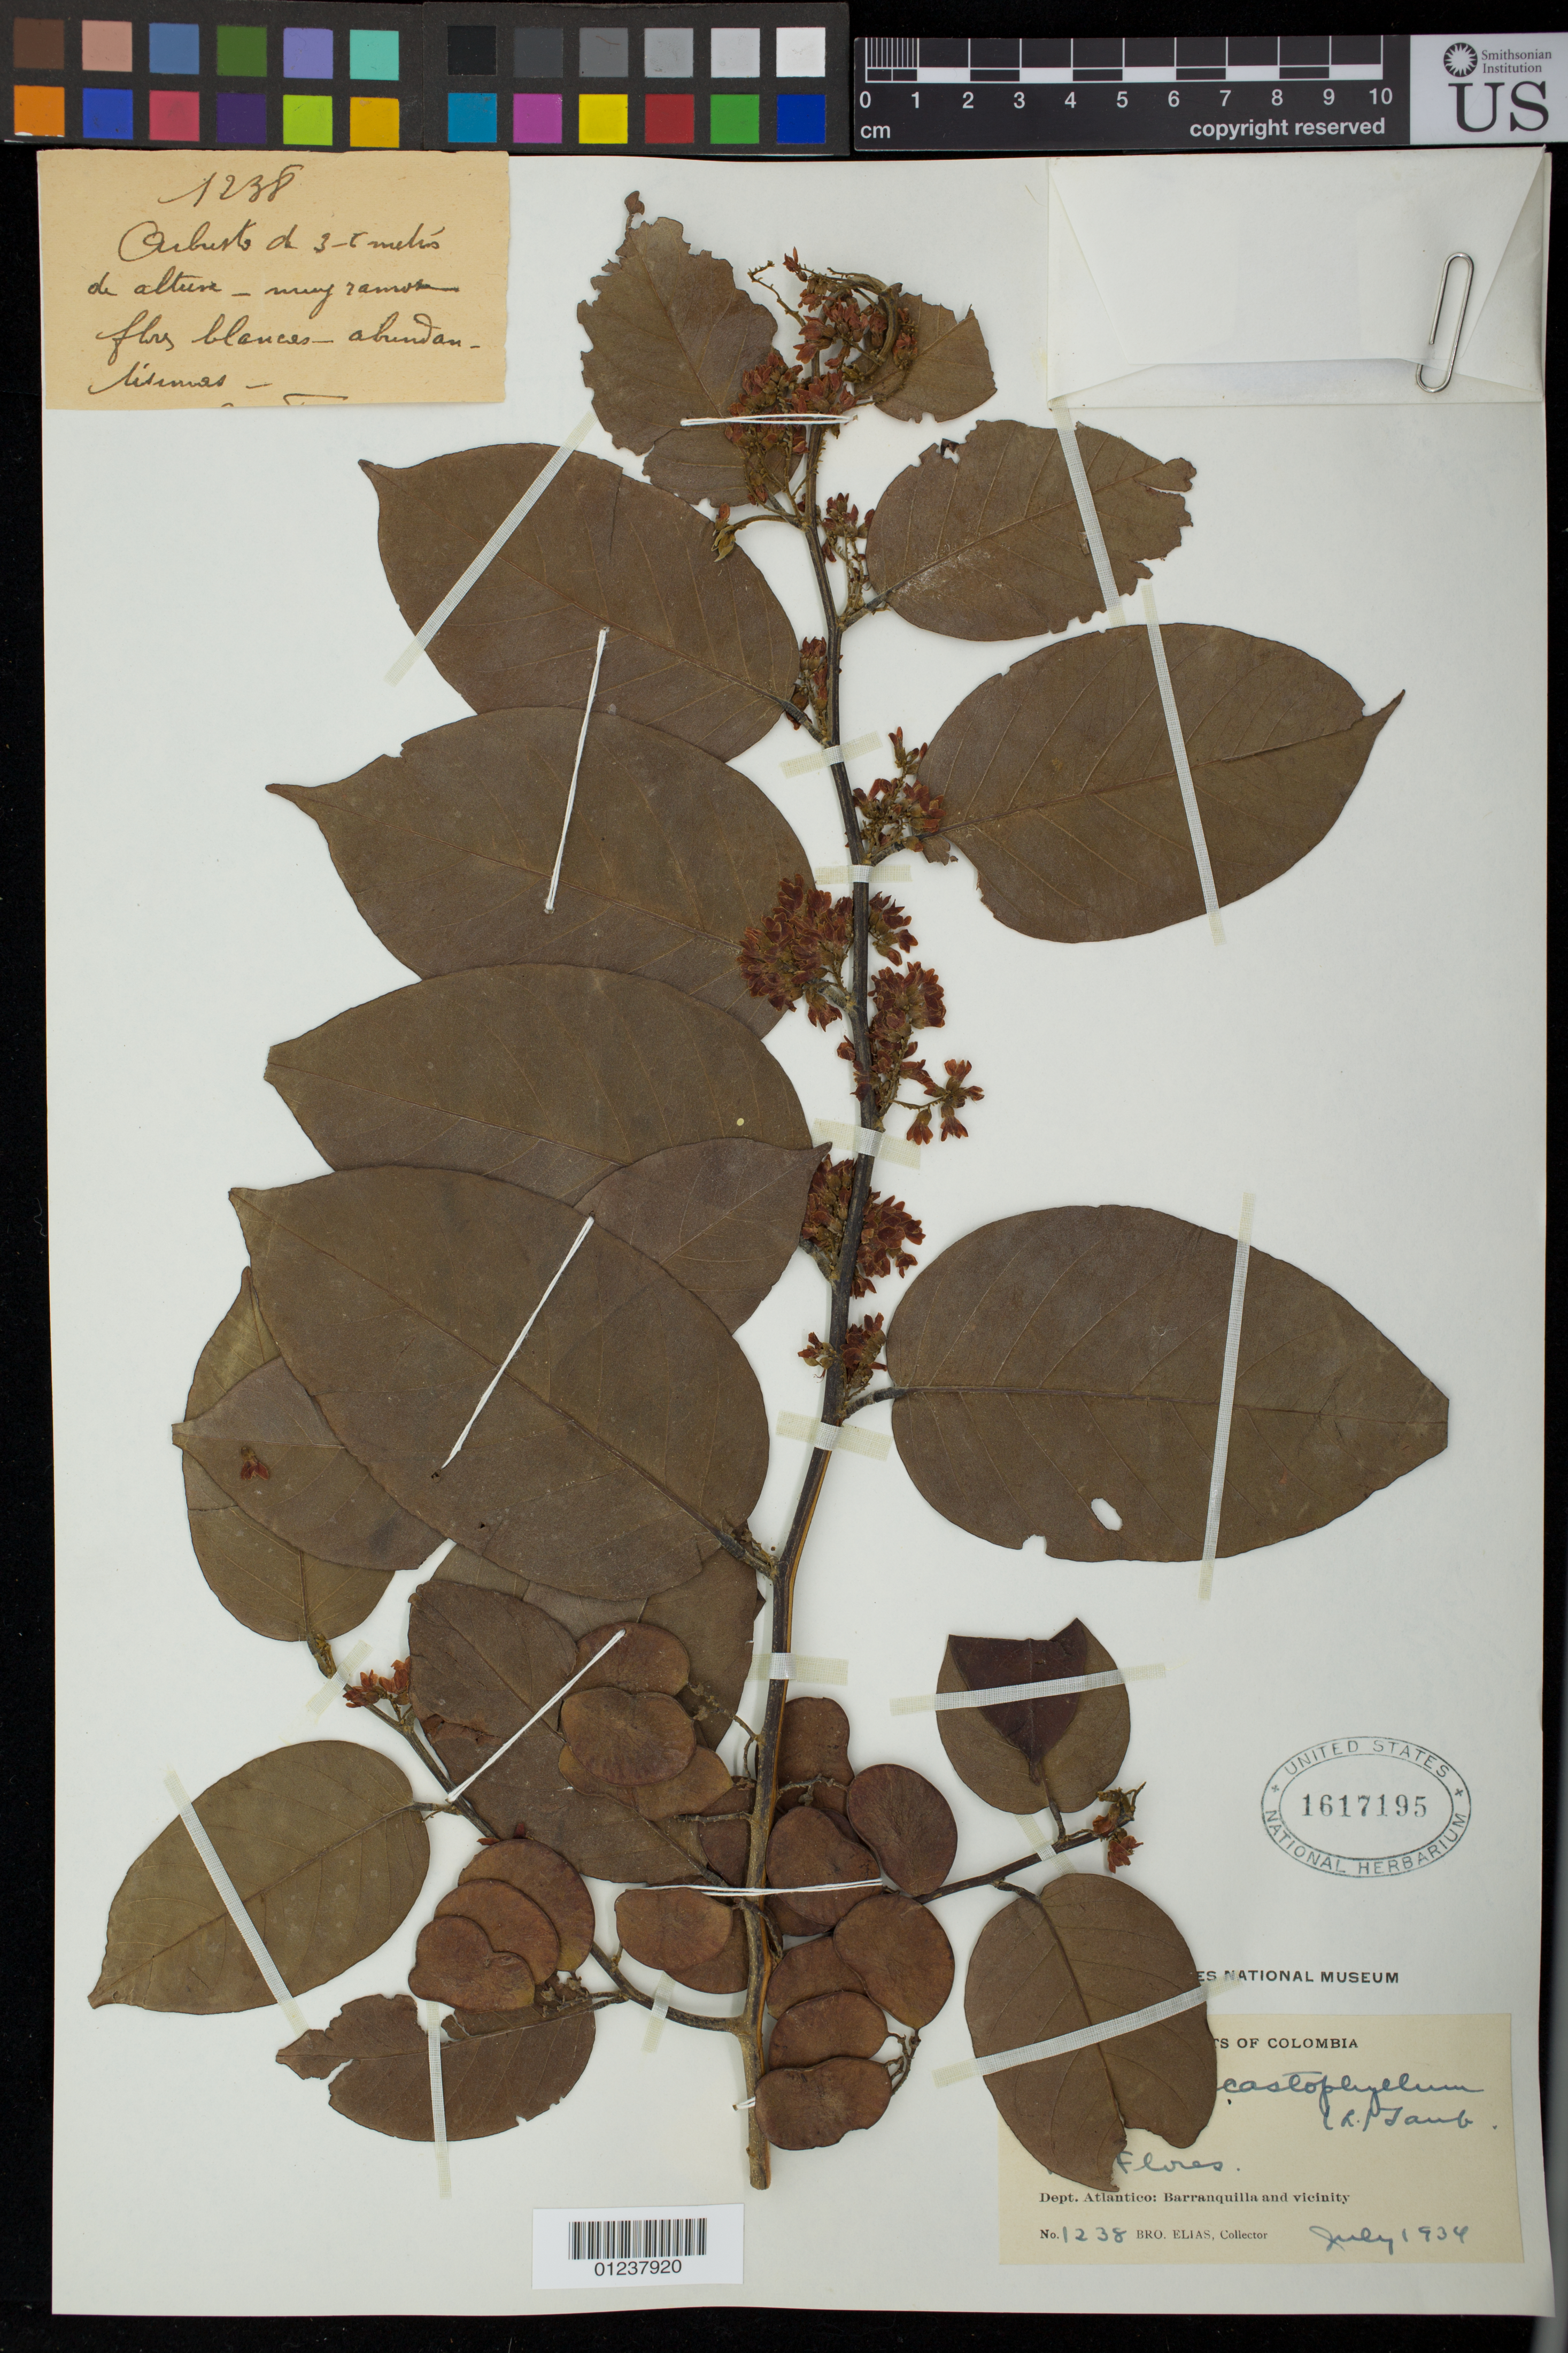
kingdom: Plantae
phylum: Tracheophyta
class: Magnoliopsida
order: Fabales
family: Fabaceae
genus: Dalbergia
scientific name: Dalbergia ecastaphyllum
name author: (L.) Taub.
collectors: Bro. Elias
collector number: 1238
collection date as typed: Jul 1934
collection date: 1934-07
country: Colombia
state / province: Atlántico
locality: Barranquilla and vicinity.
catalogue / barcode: US 1617195